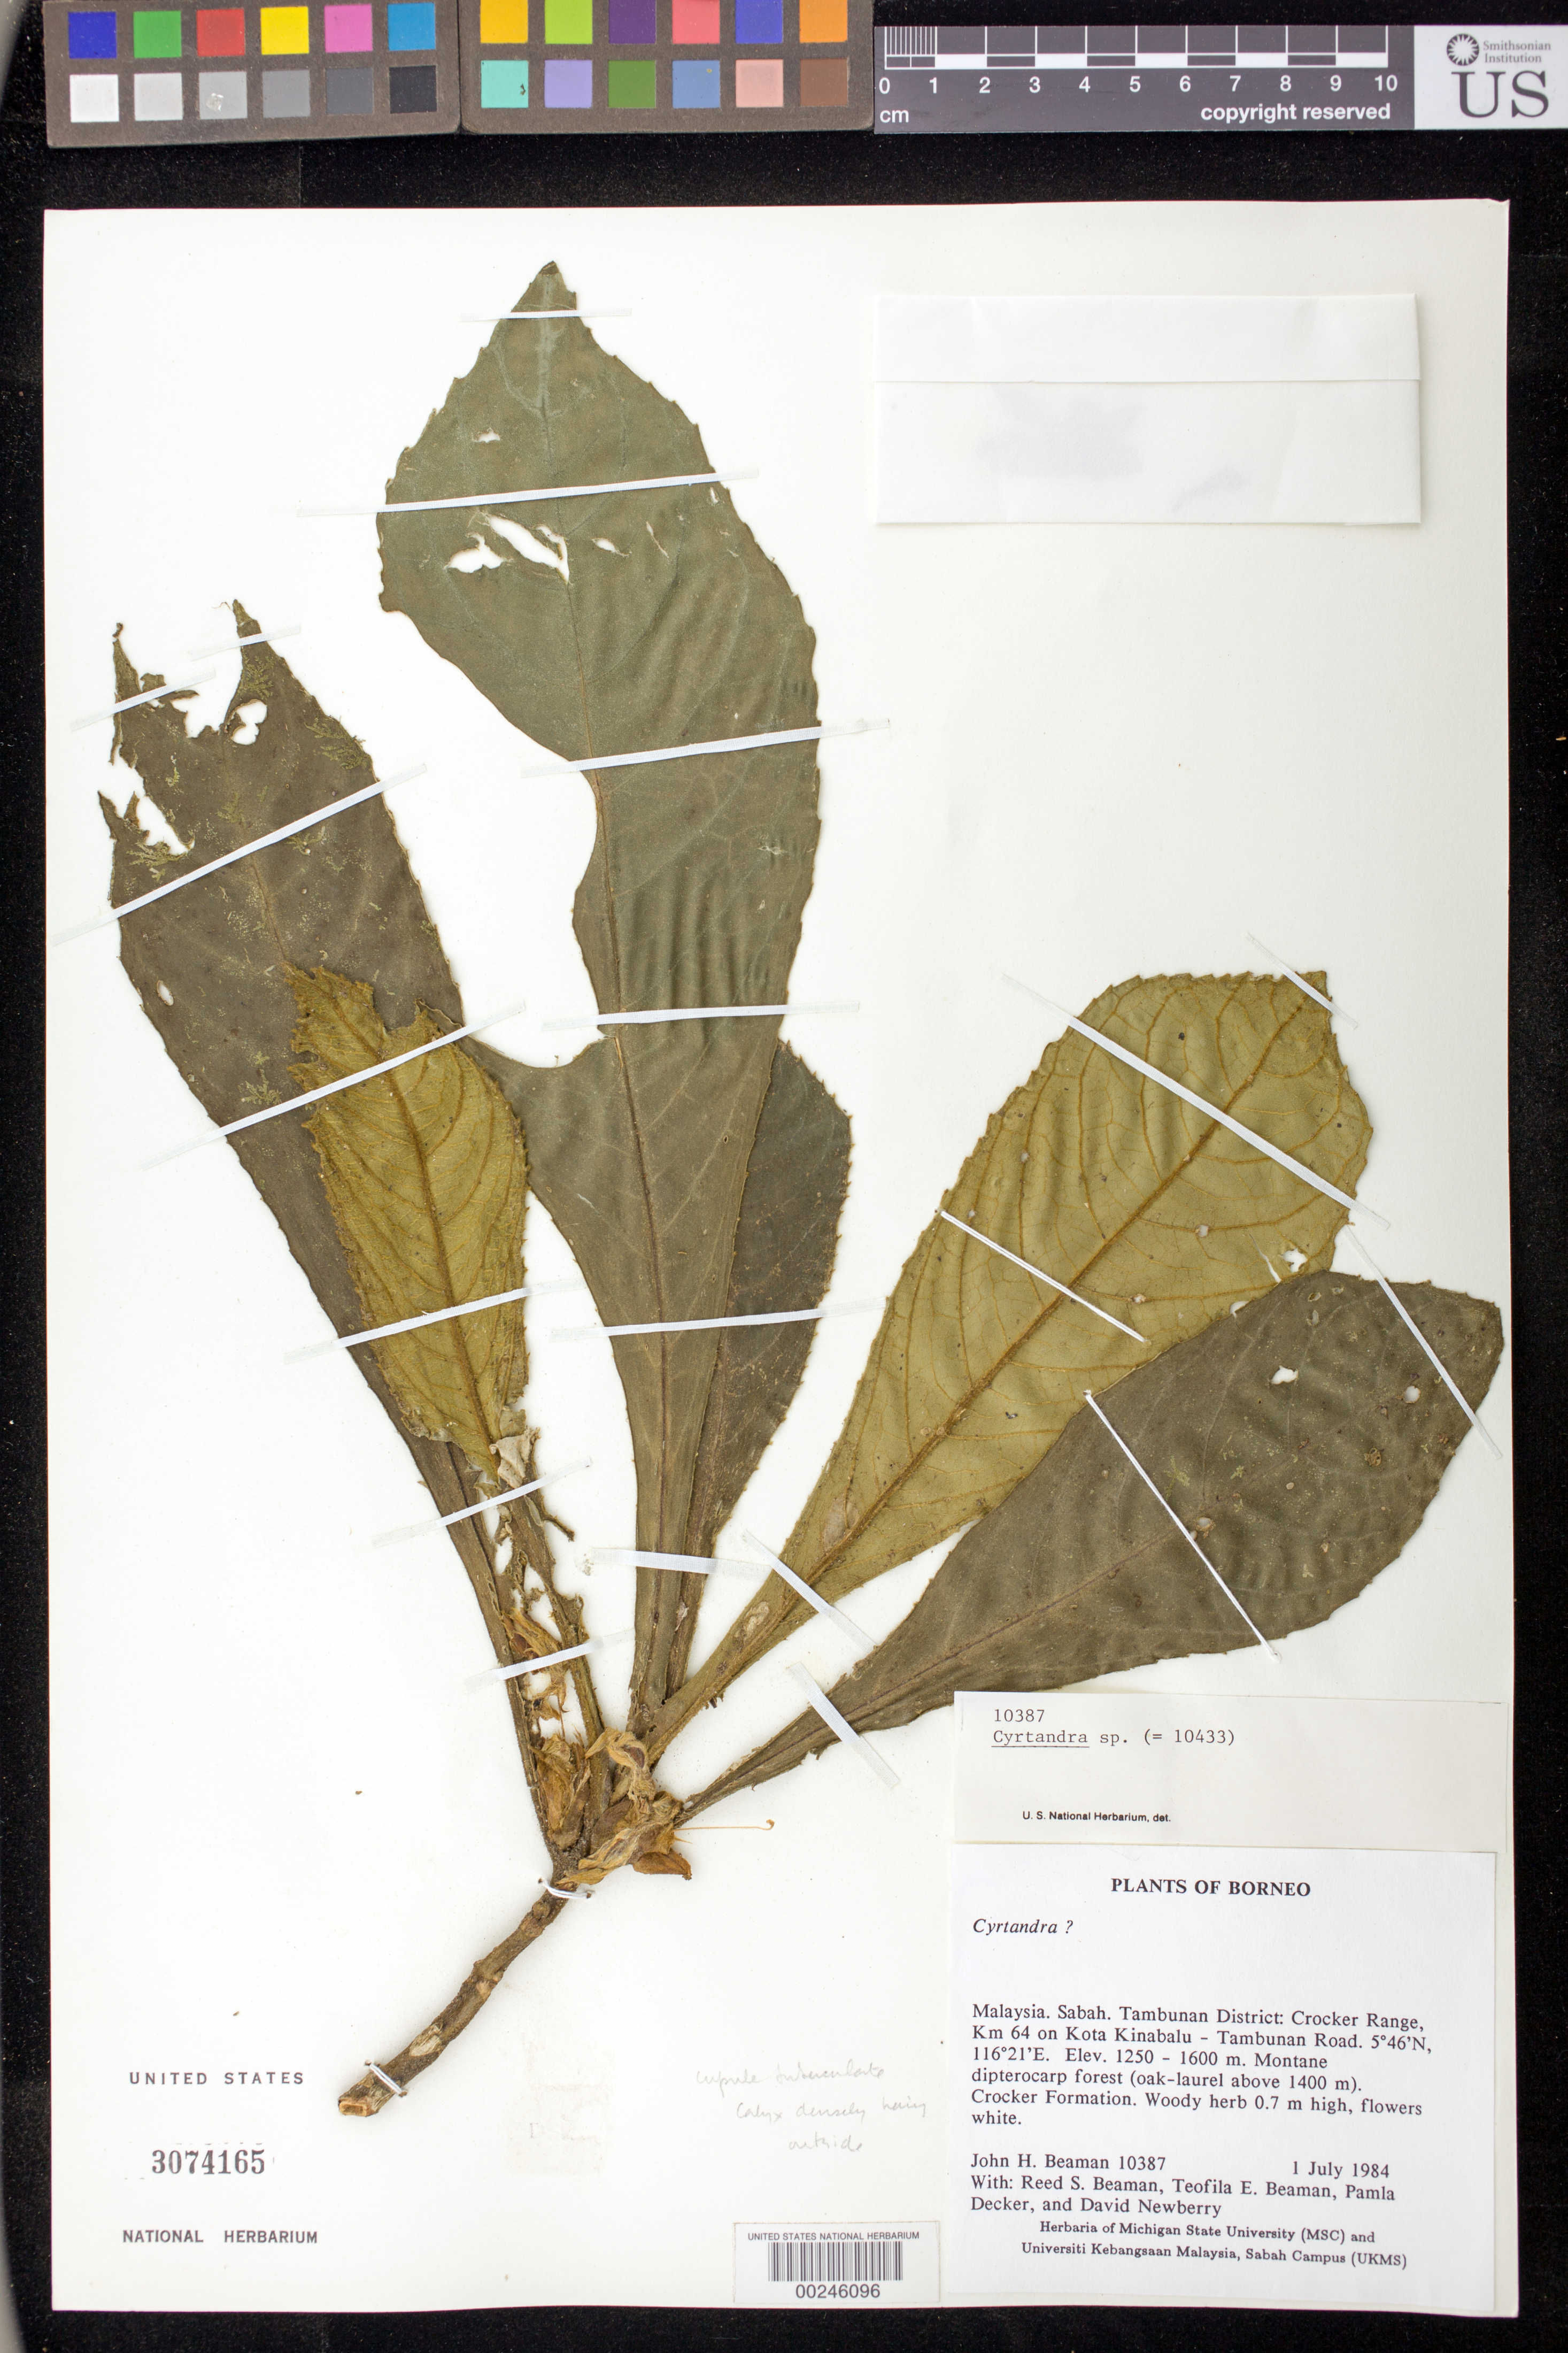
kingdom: Plantae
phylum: Tracheophyta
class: Magnoliopsida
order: Lamiales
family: Gesneriaceae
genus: Cyrtandra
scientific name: Cyrtandra sp.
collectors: J. H. Beaman, R. S. Beaman, T. E. Beaman, P. Decker & D. Newberry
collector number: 10387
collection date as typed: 01 Jul 1984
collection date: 1984-07-01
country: Malaysia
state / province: Sabah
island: Borneo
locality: Tambunan dist, crocker range, km 64 on kota kinabalu - tambunan road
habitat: Montane dipterocarp forest (oak-laurel above 1400 m), crocker formation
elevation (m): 1250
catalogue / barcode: US 3074165